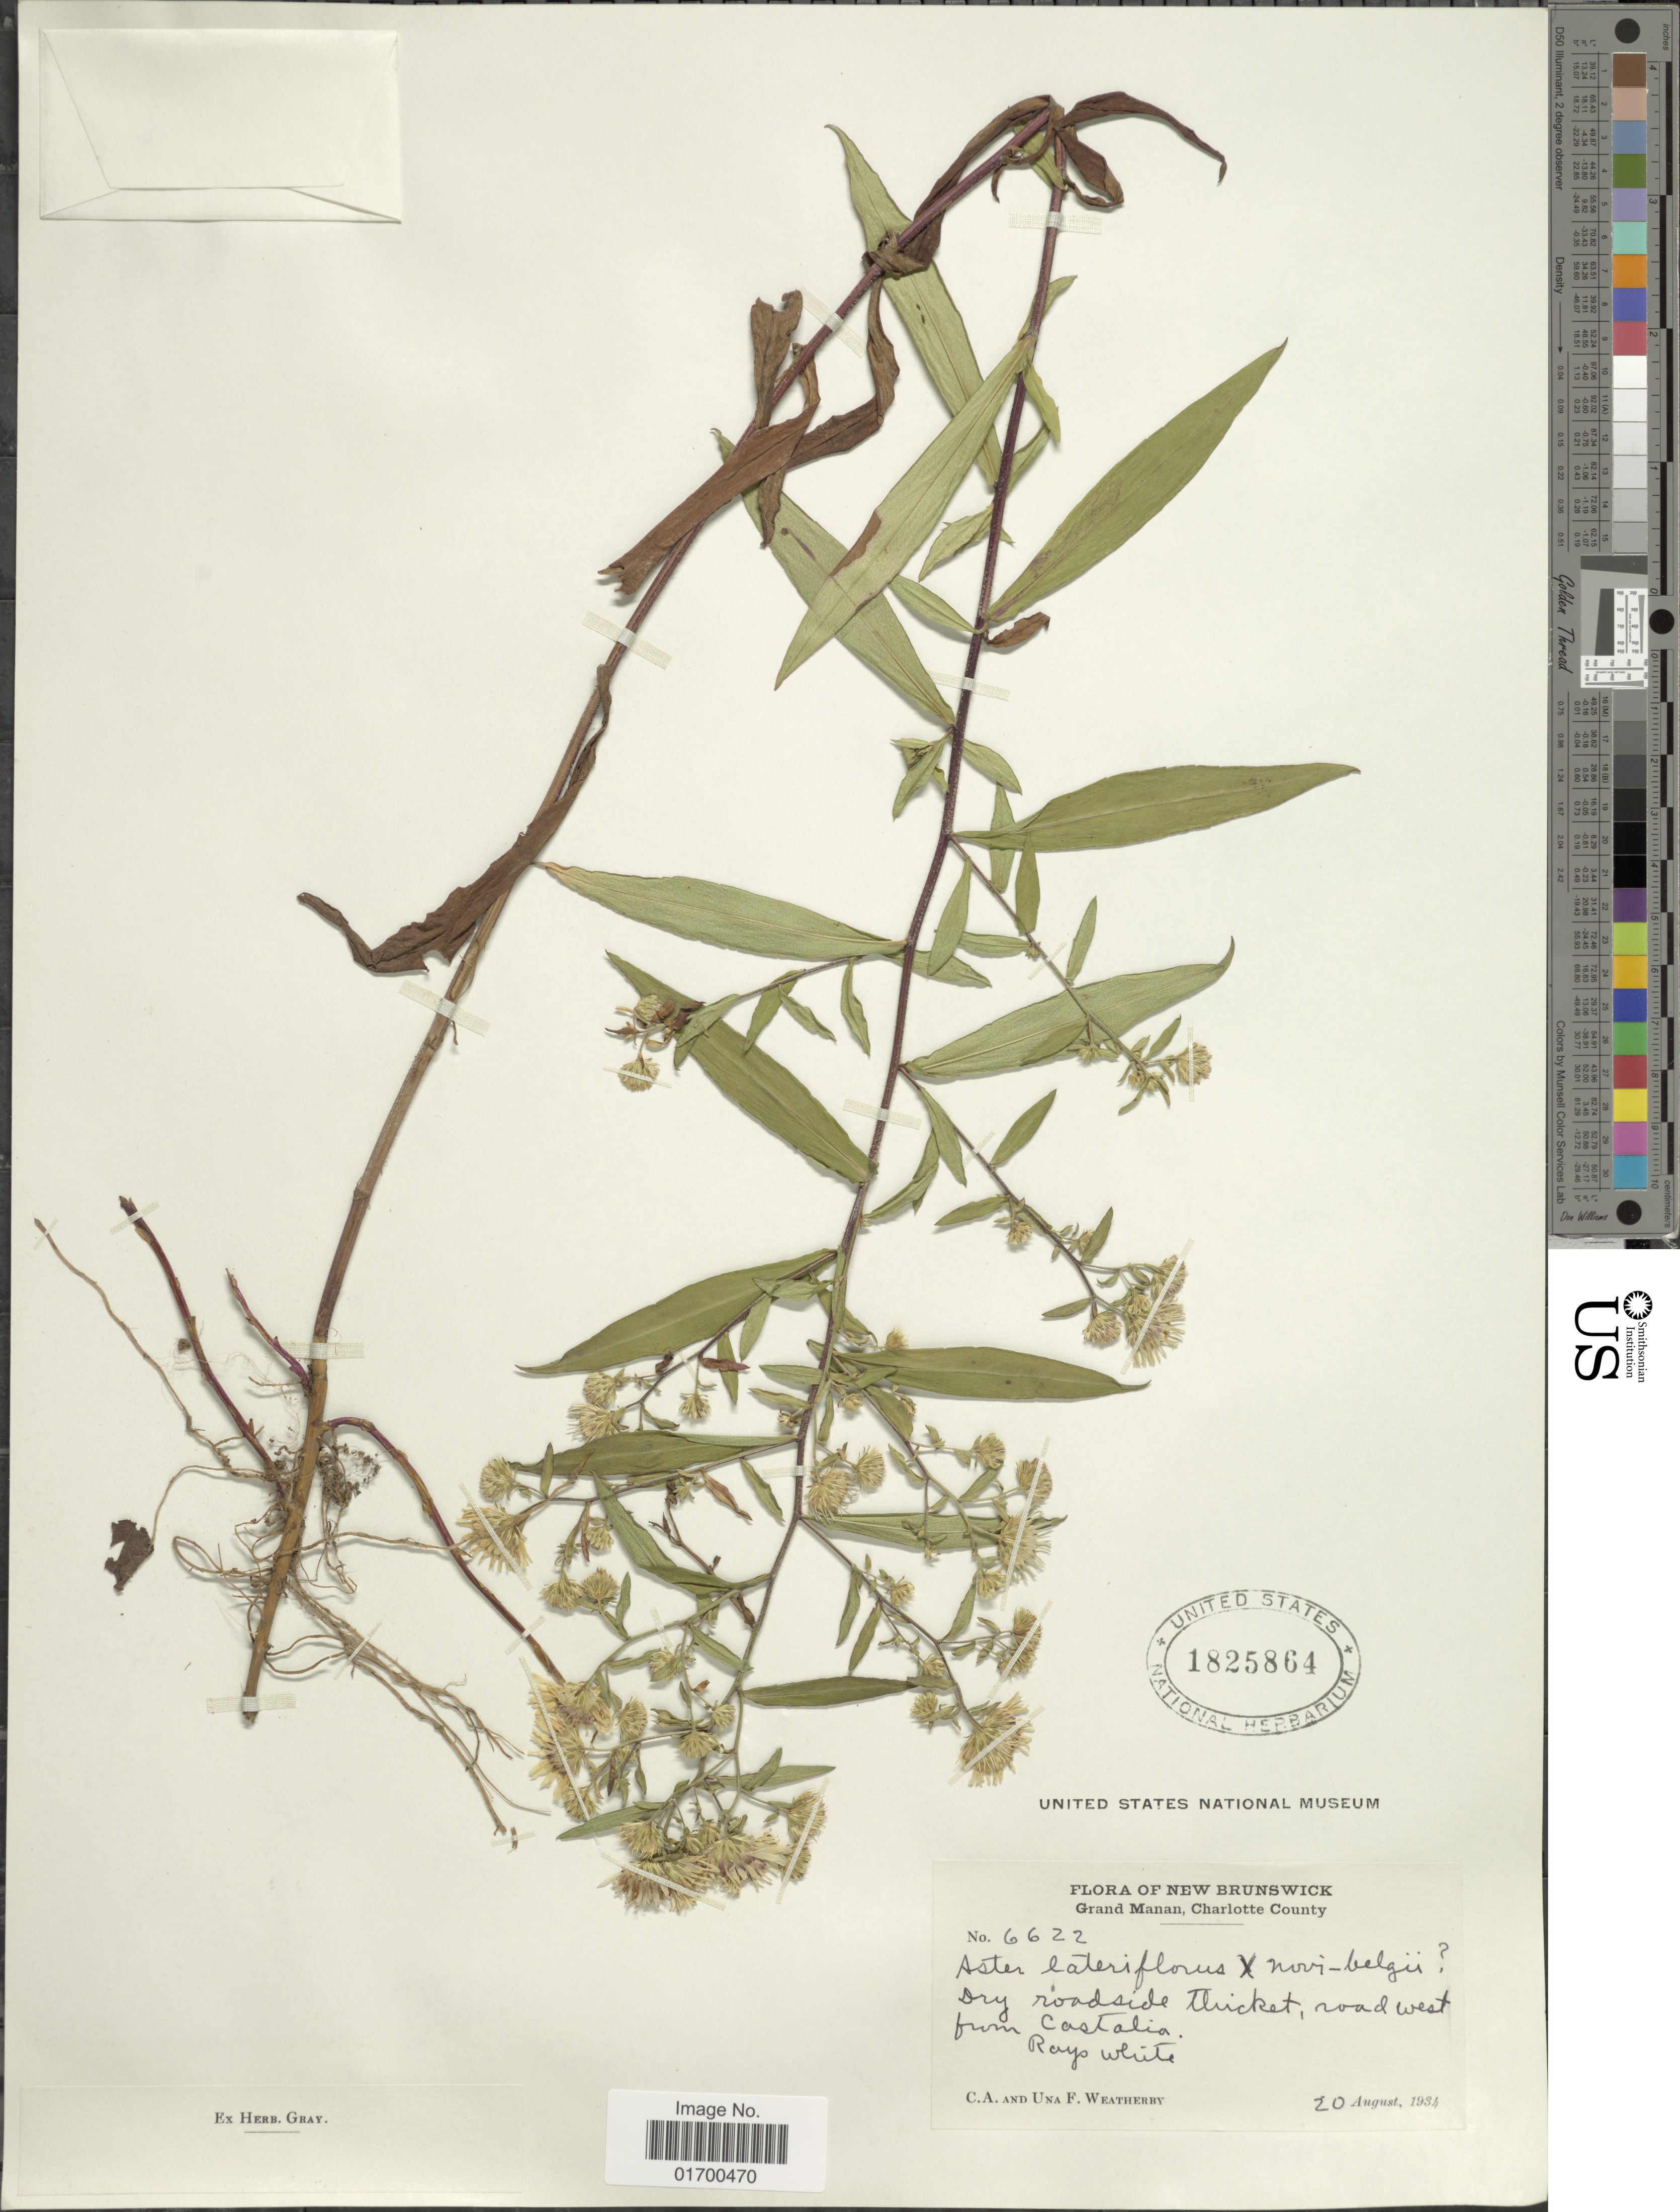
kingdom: Plantae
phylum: Tracheophyta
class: Magnoliopsida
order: Asterales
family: Asteraceae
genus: Symphyotrichum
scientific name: Symphyotrichum lateriflorum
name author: (L.) Á. Löve & D. Löve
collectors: C. A. Weatherby & U. Weatherby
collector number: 6622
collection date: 1934-08-20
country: Canada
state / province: New Brunswick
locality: Grand Manan, Charlotte County, roadside thicket, road west from Castalia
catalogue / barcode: US 1825864